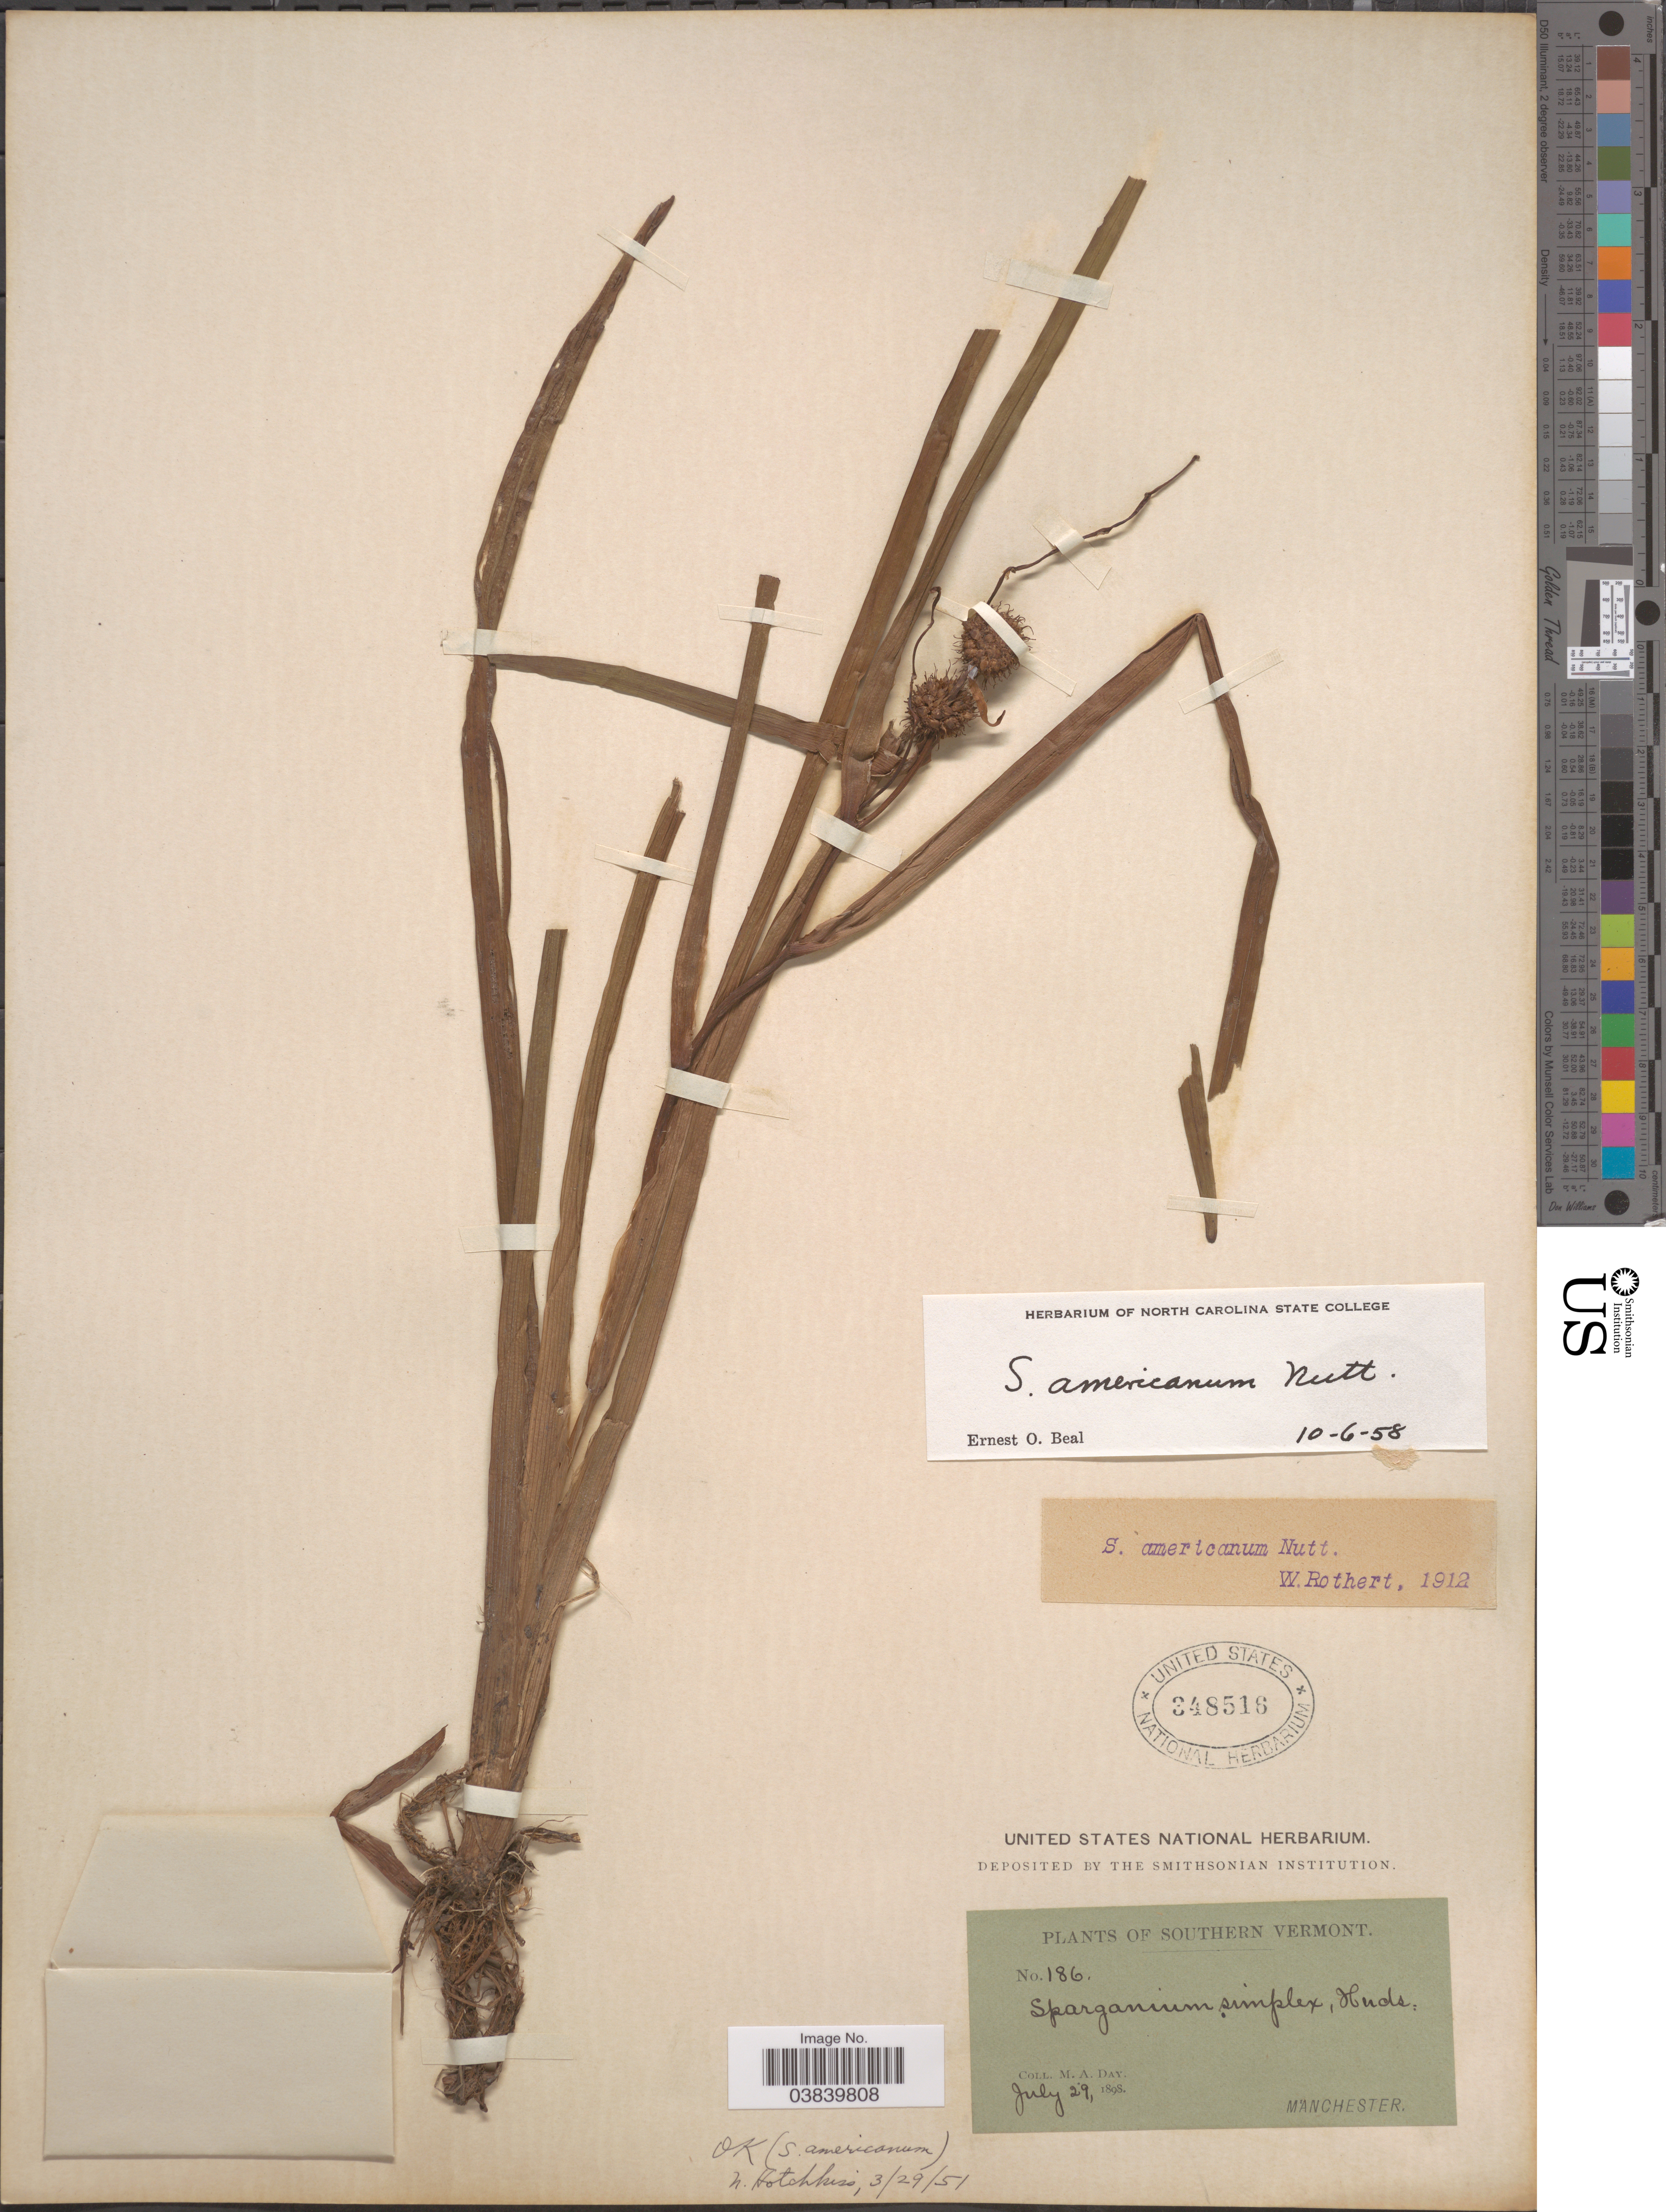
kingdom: Plantae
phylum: Tracheophyta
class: Liliopsida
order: Poales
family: Typhaceae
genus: Sparganium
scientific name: Sparganium americanum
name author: Nutt.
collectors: M. Day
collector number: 186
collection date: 1898-07-29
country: United States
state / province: Vermont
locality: Southern Vermont. Manchester.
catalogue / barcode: US 348516